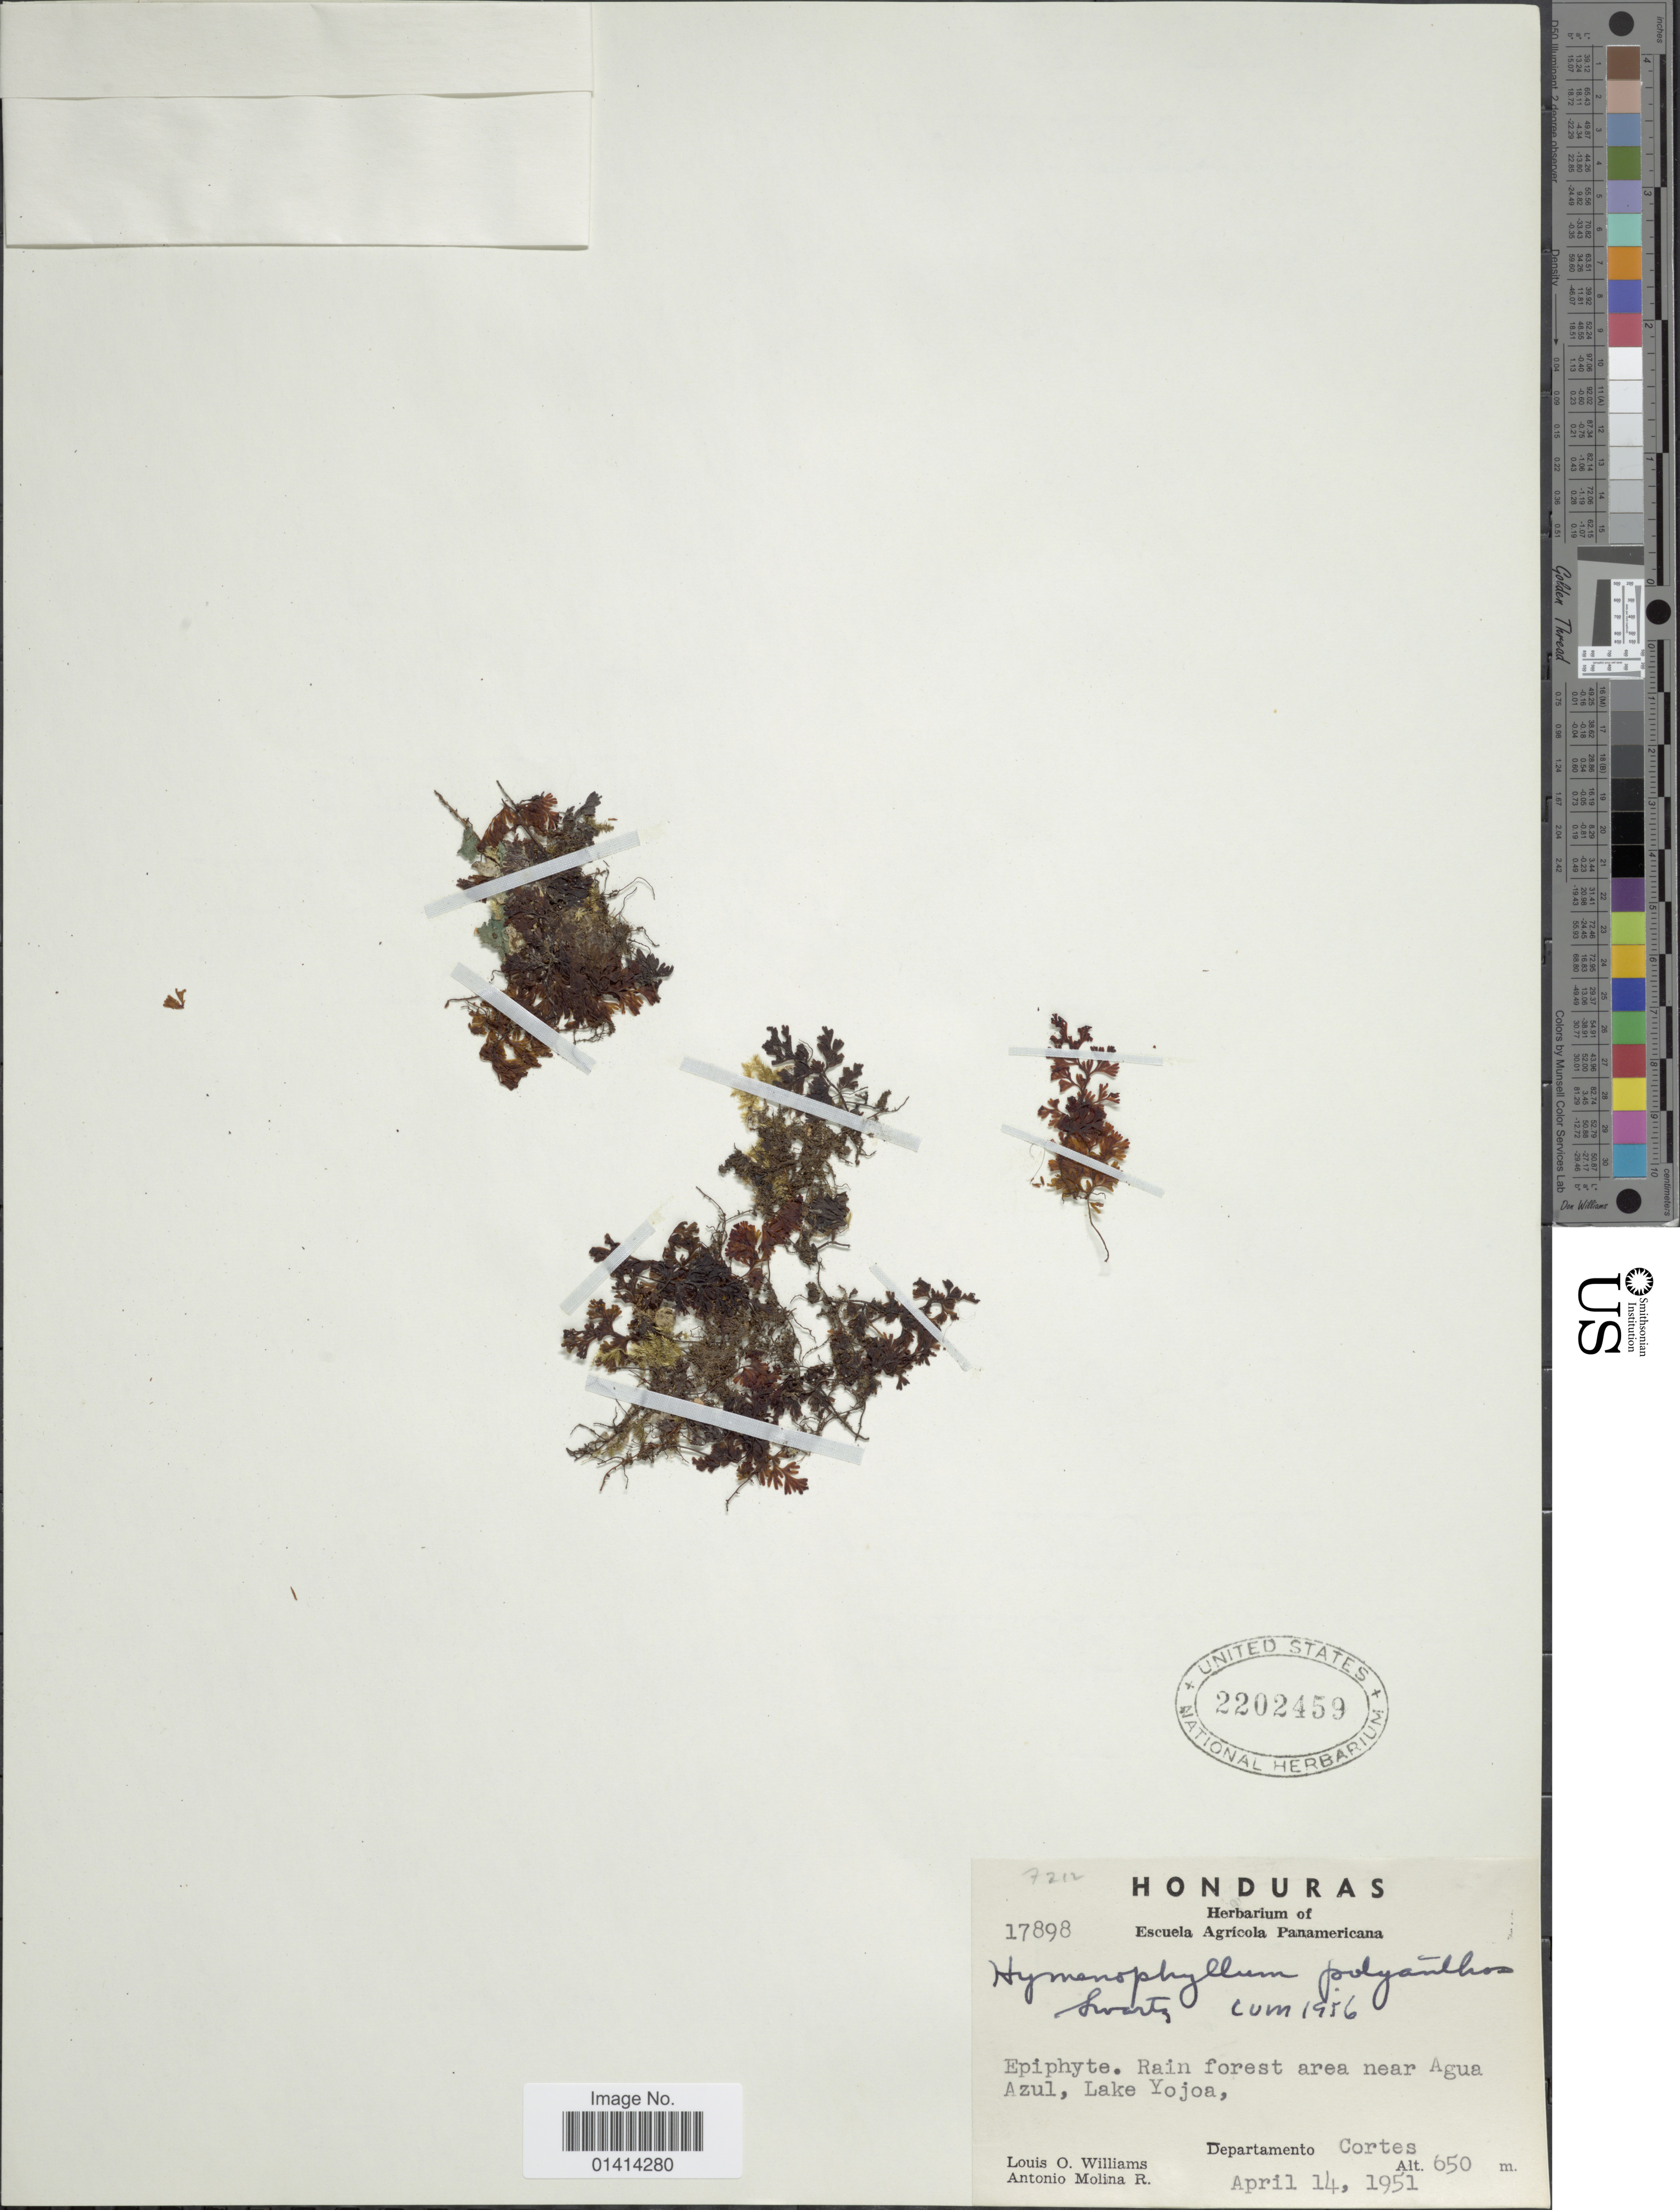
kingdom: Plantae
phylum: Tracheophyta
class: Polypodiopsida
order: Hymenophyllales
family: Hymenophyllaceae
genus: Hymenophyllum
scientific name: Hymenophyllum polyanthos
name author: (Sw.) Sw.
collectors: L. O. Williams & A. Molina R.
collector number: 17898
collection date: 1951-04-14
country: Honduras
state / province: Cortés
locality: Rain forest area near Agua Azul, Lake Yojoa, Departamento Cortes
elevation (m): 650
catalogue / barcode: US 2202459